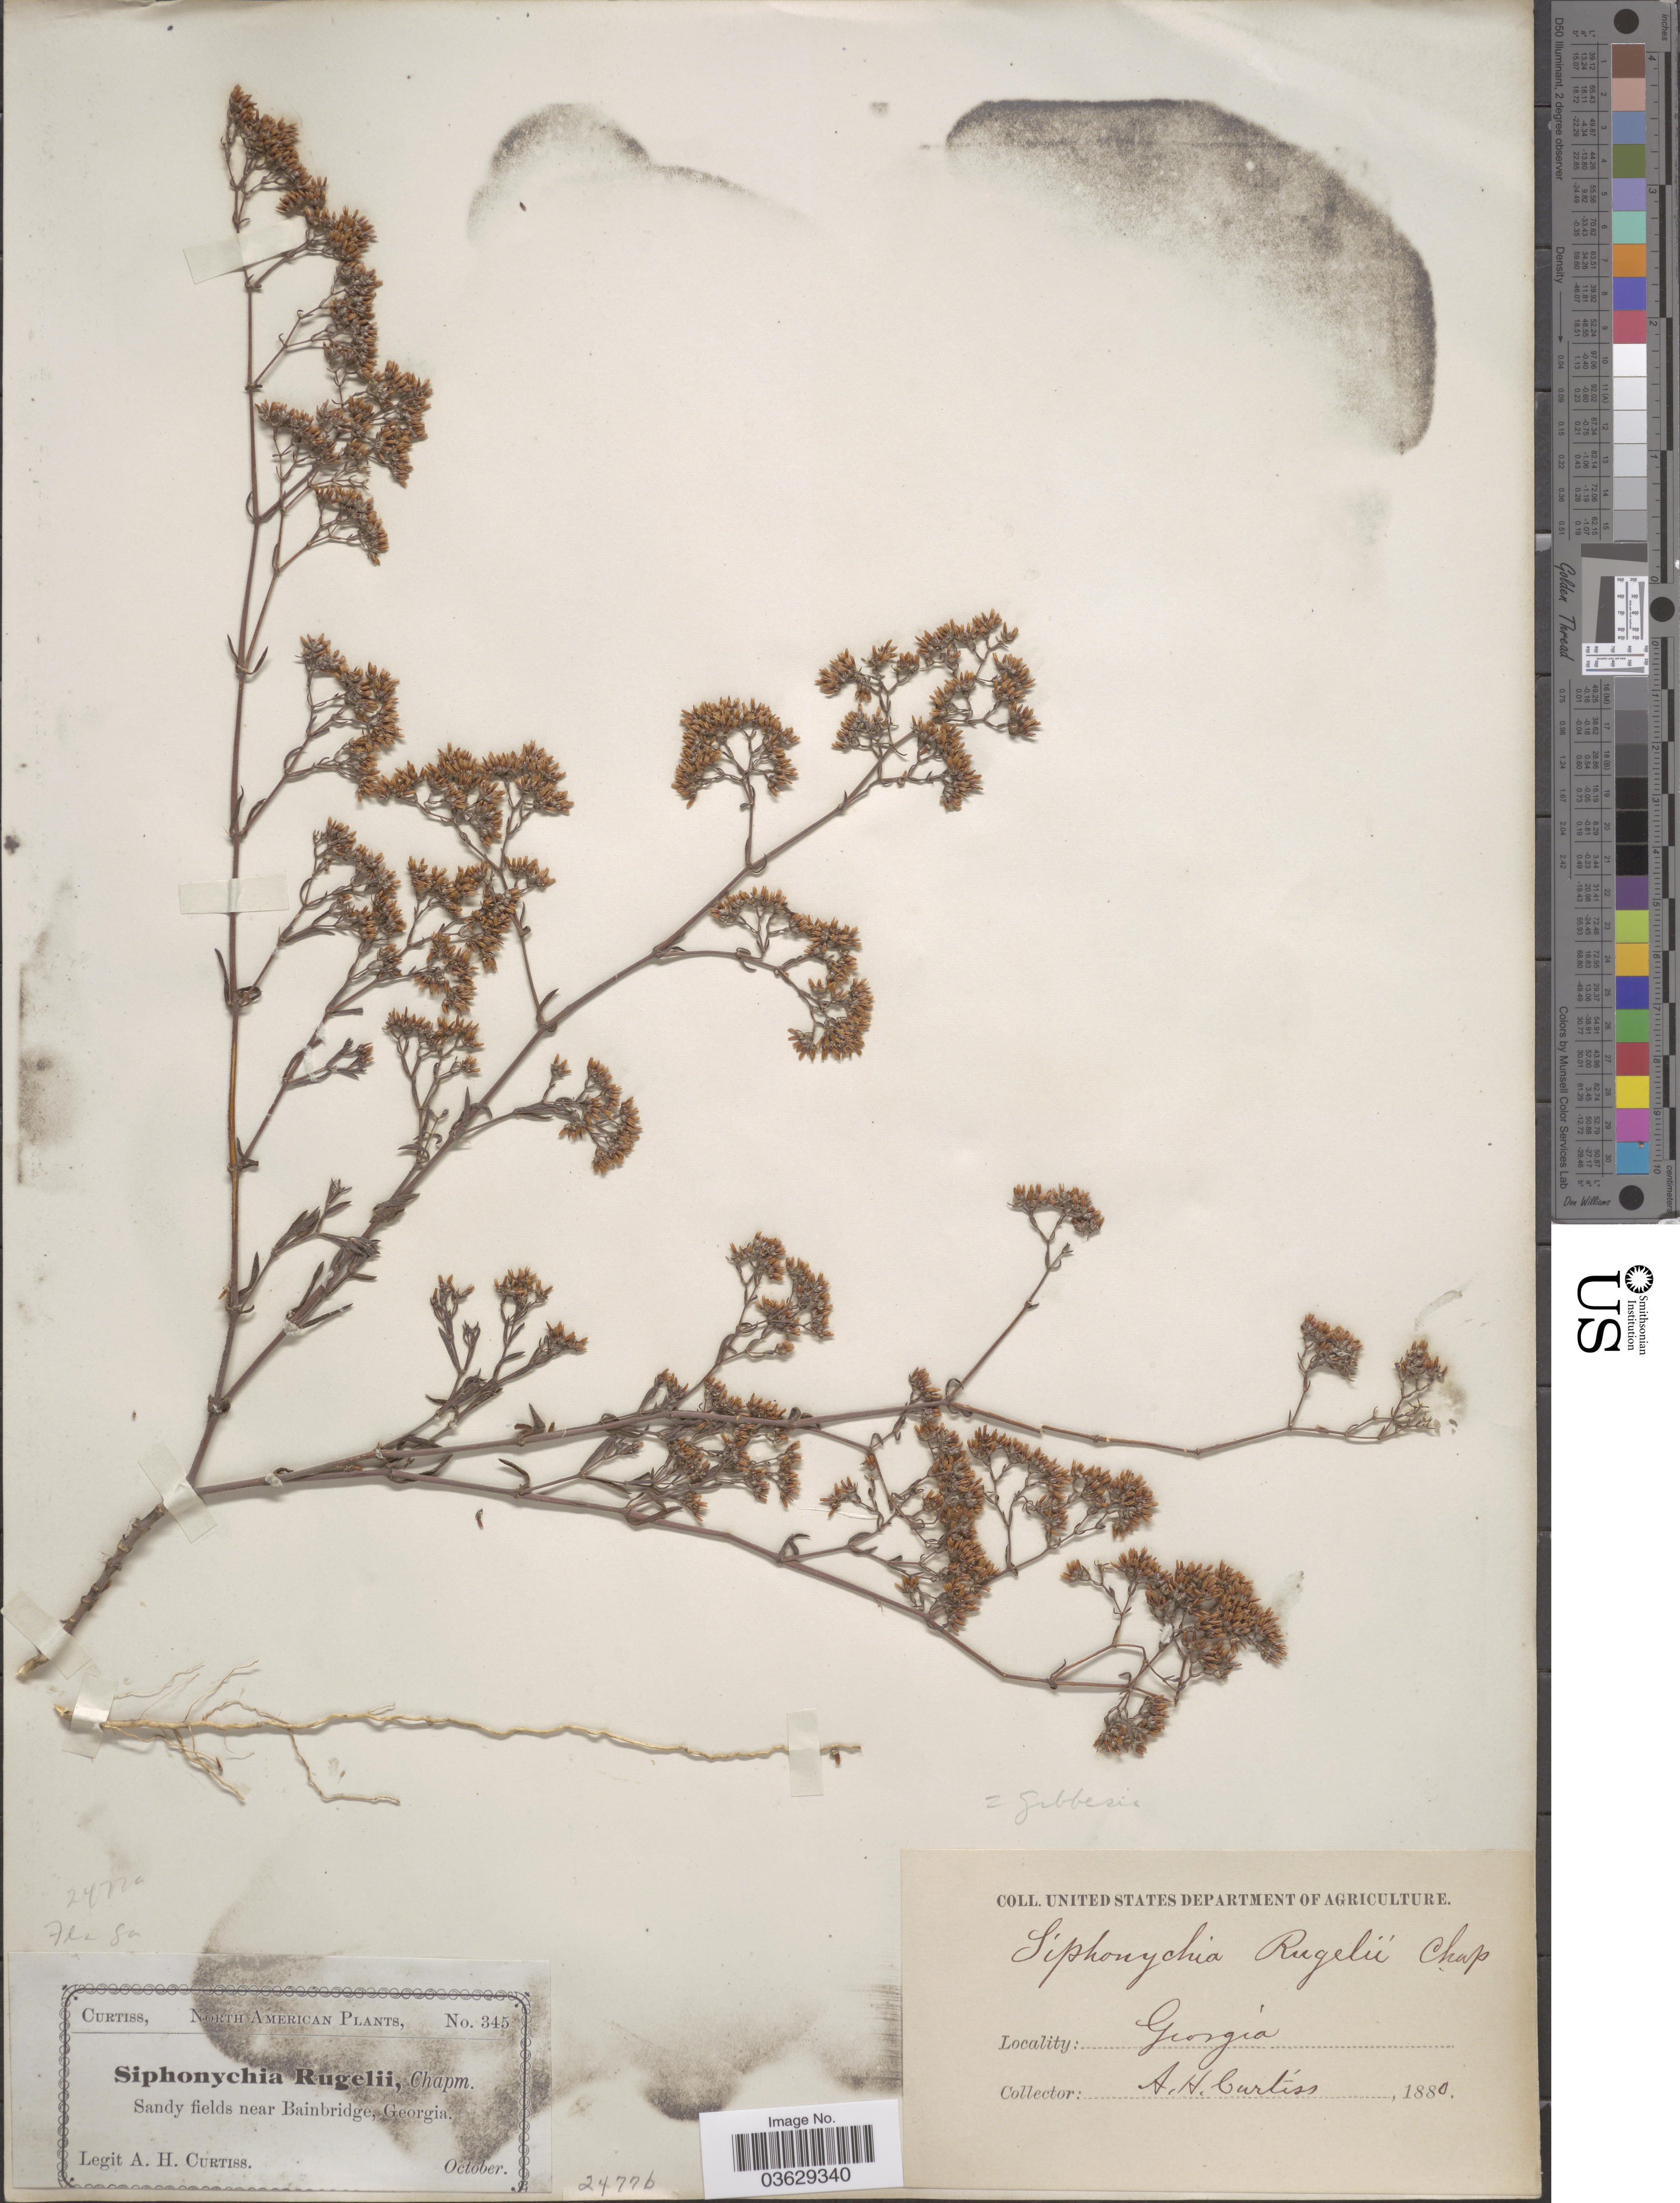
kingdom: Plantae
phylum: Tracheophyta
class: Magnoliopsida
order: Caryophyllales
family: Caryophyllaceae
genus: Paronychia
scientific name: Paronychia rugelii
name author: (Chapm.) Shuttlew. ex Chapm.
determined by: Strong, Mark T., (BOT), Smithsonian Institution - National Museum of Natural History (UNITED STATES)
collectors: A. H. Curtiss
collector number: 345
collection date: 1880-10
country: United States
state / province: Georgia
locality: Near Bainbridge.